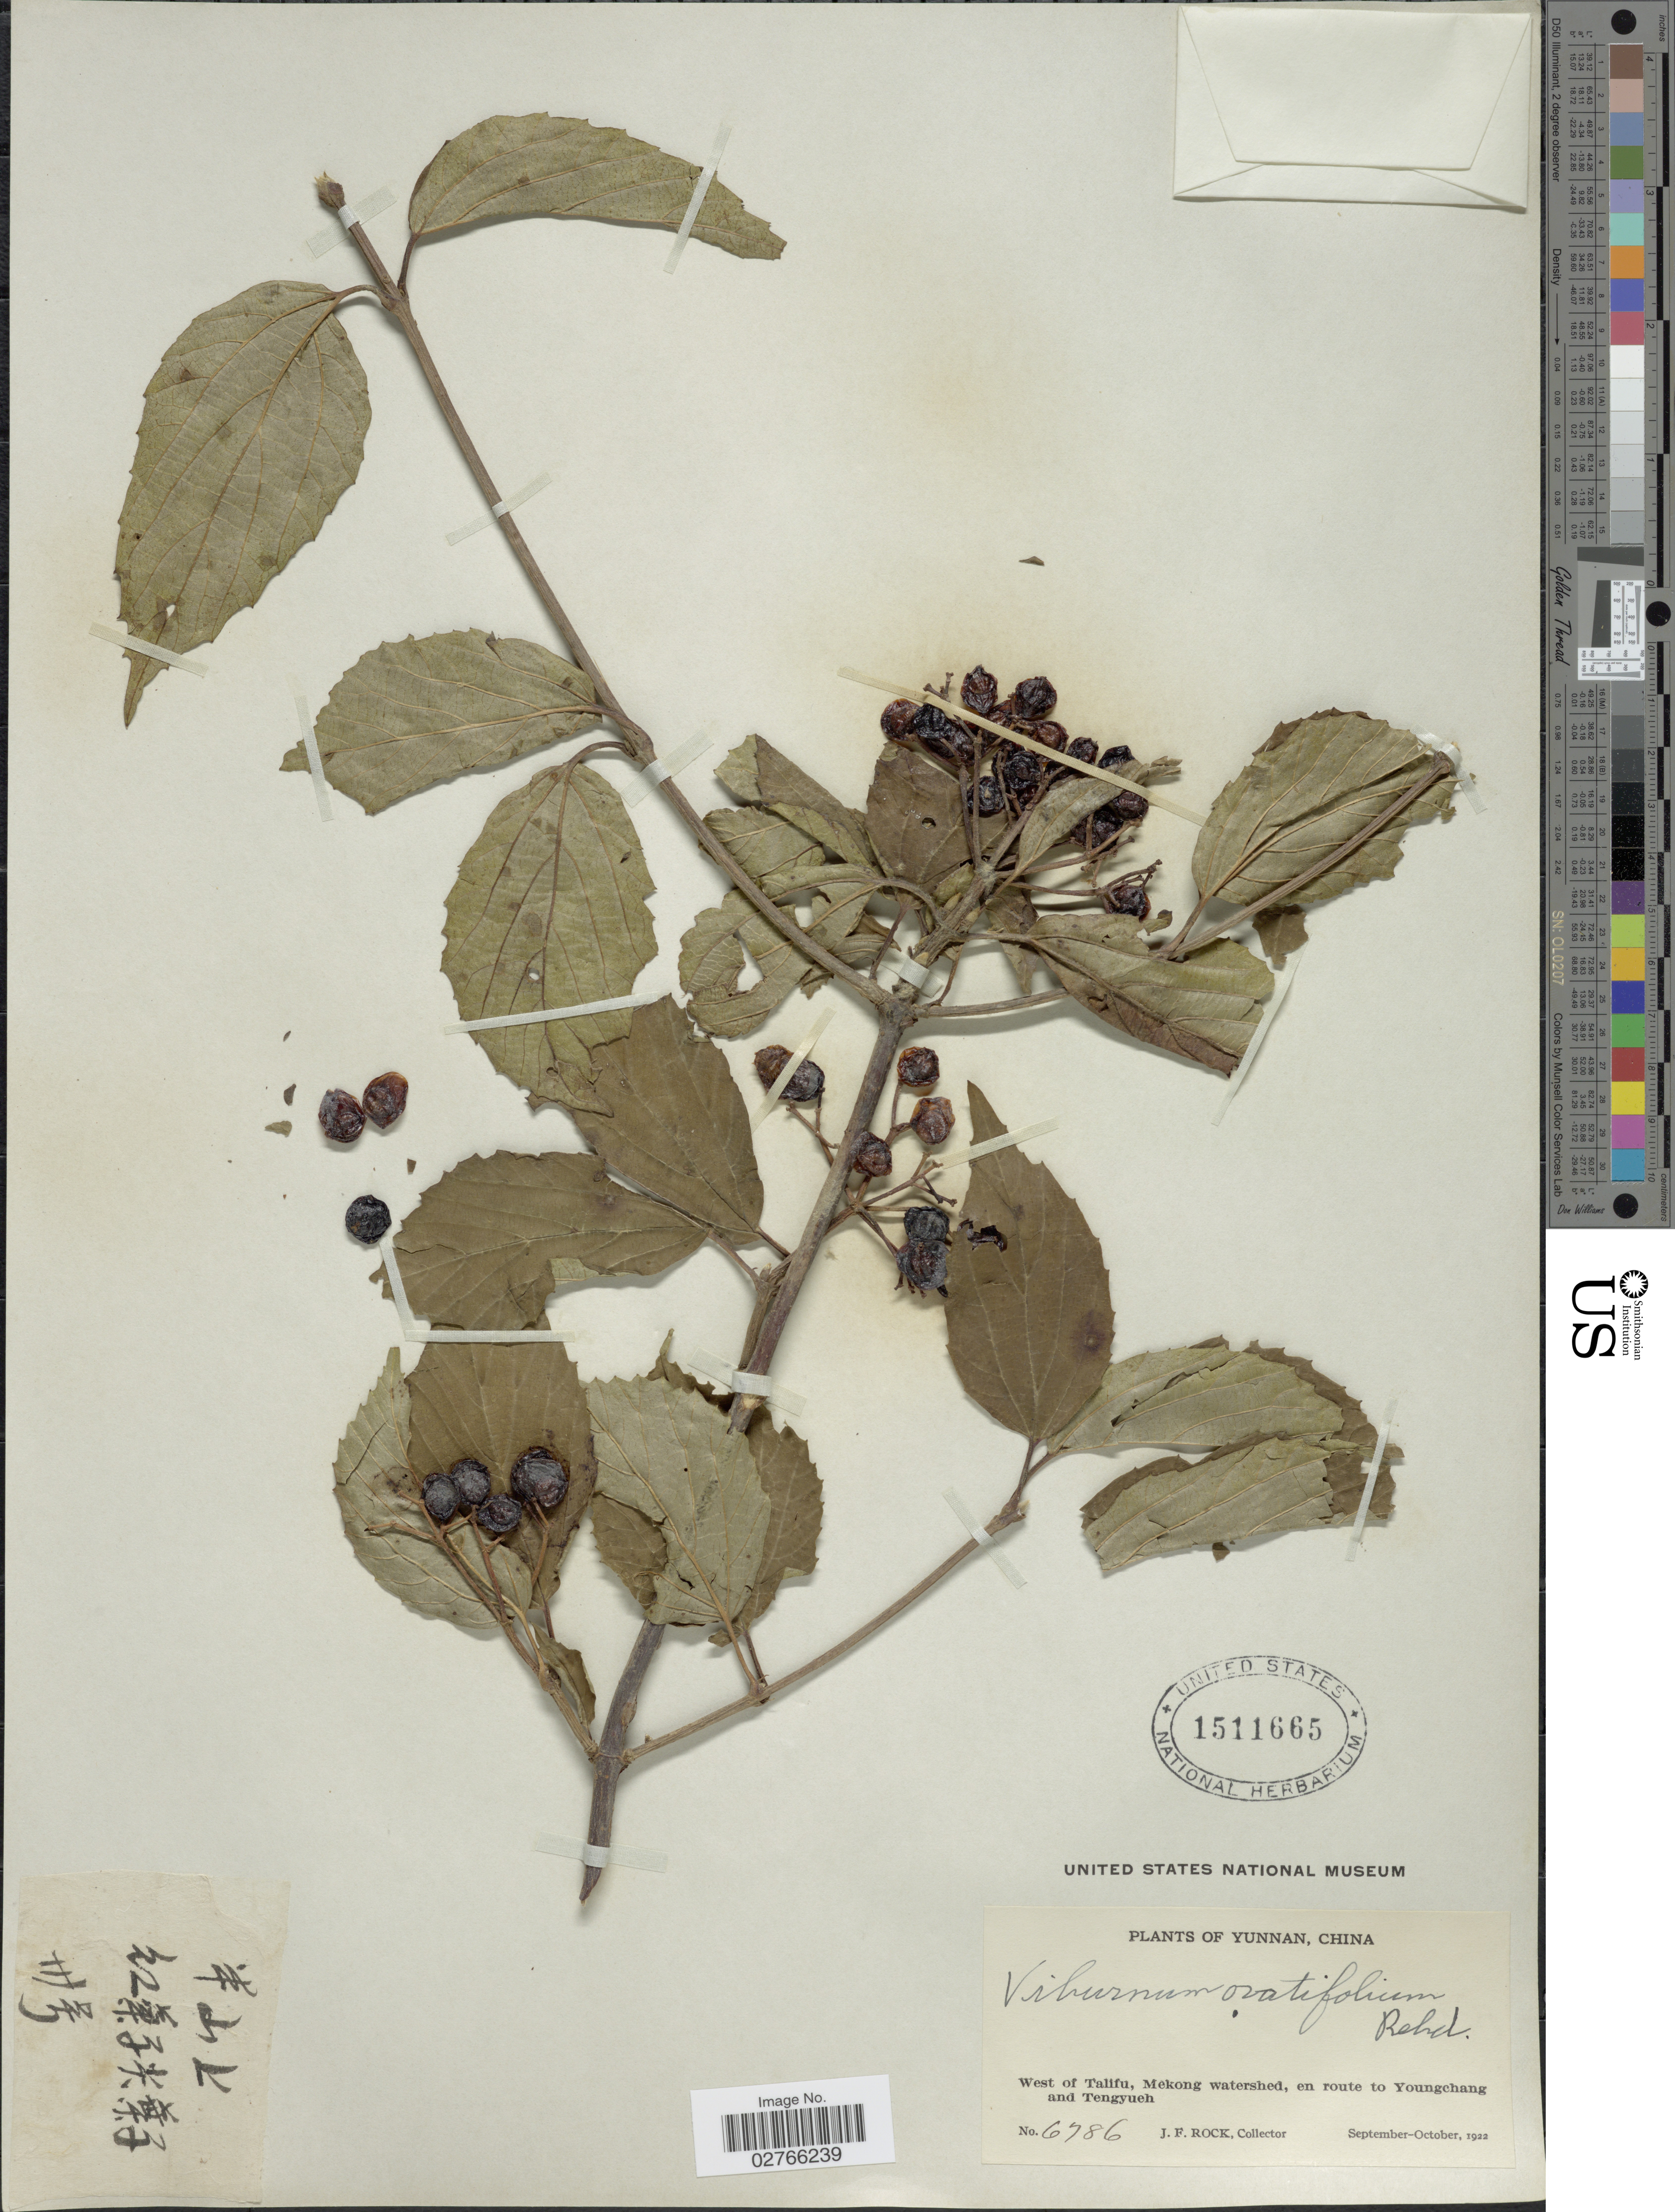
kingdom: Plantae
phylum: Tracheophyta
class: Magnoliopsida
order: Dipsacales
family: Viburnaceae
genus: Viburnum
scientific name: Viburnum ovatifolium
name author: Rehder in Sarg.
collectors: J. Rock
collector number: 6786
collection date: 1922-09/1922-10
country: China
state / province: Yunnan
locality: West of Talifu, Mekong watershed, en route to Youngchang and Tengyueh.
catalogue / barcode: US 1511665